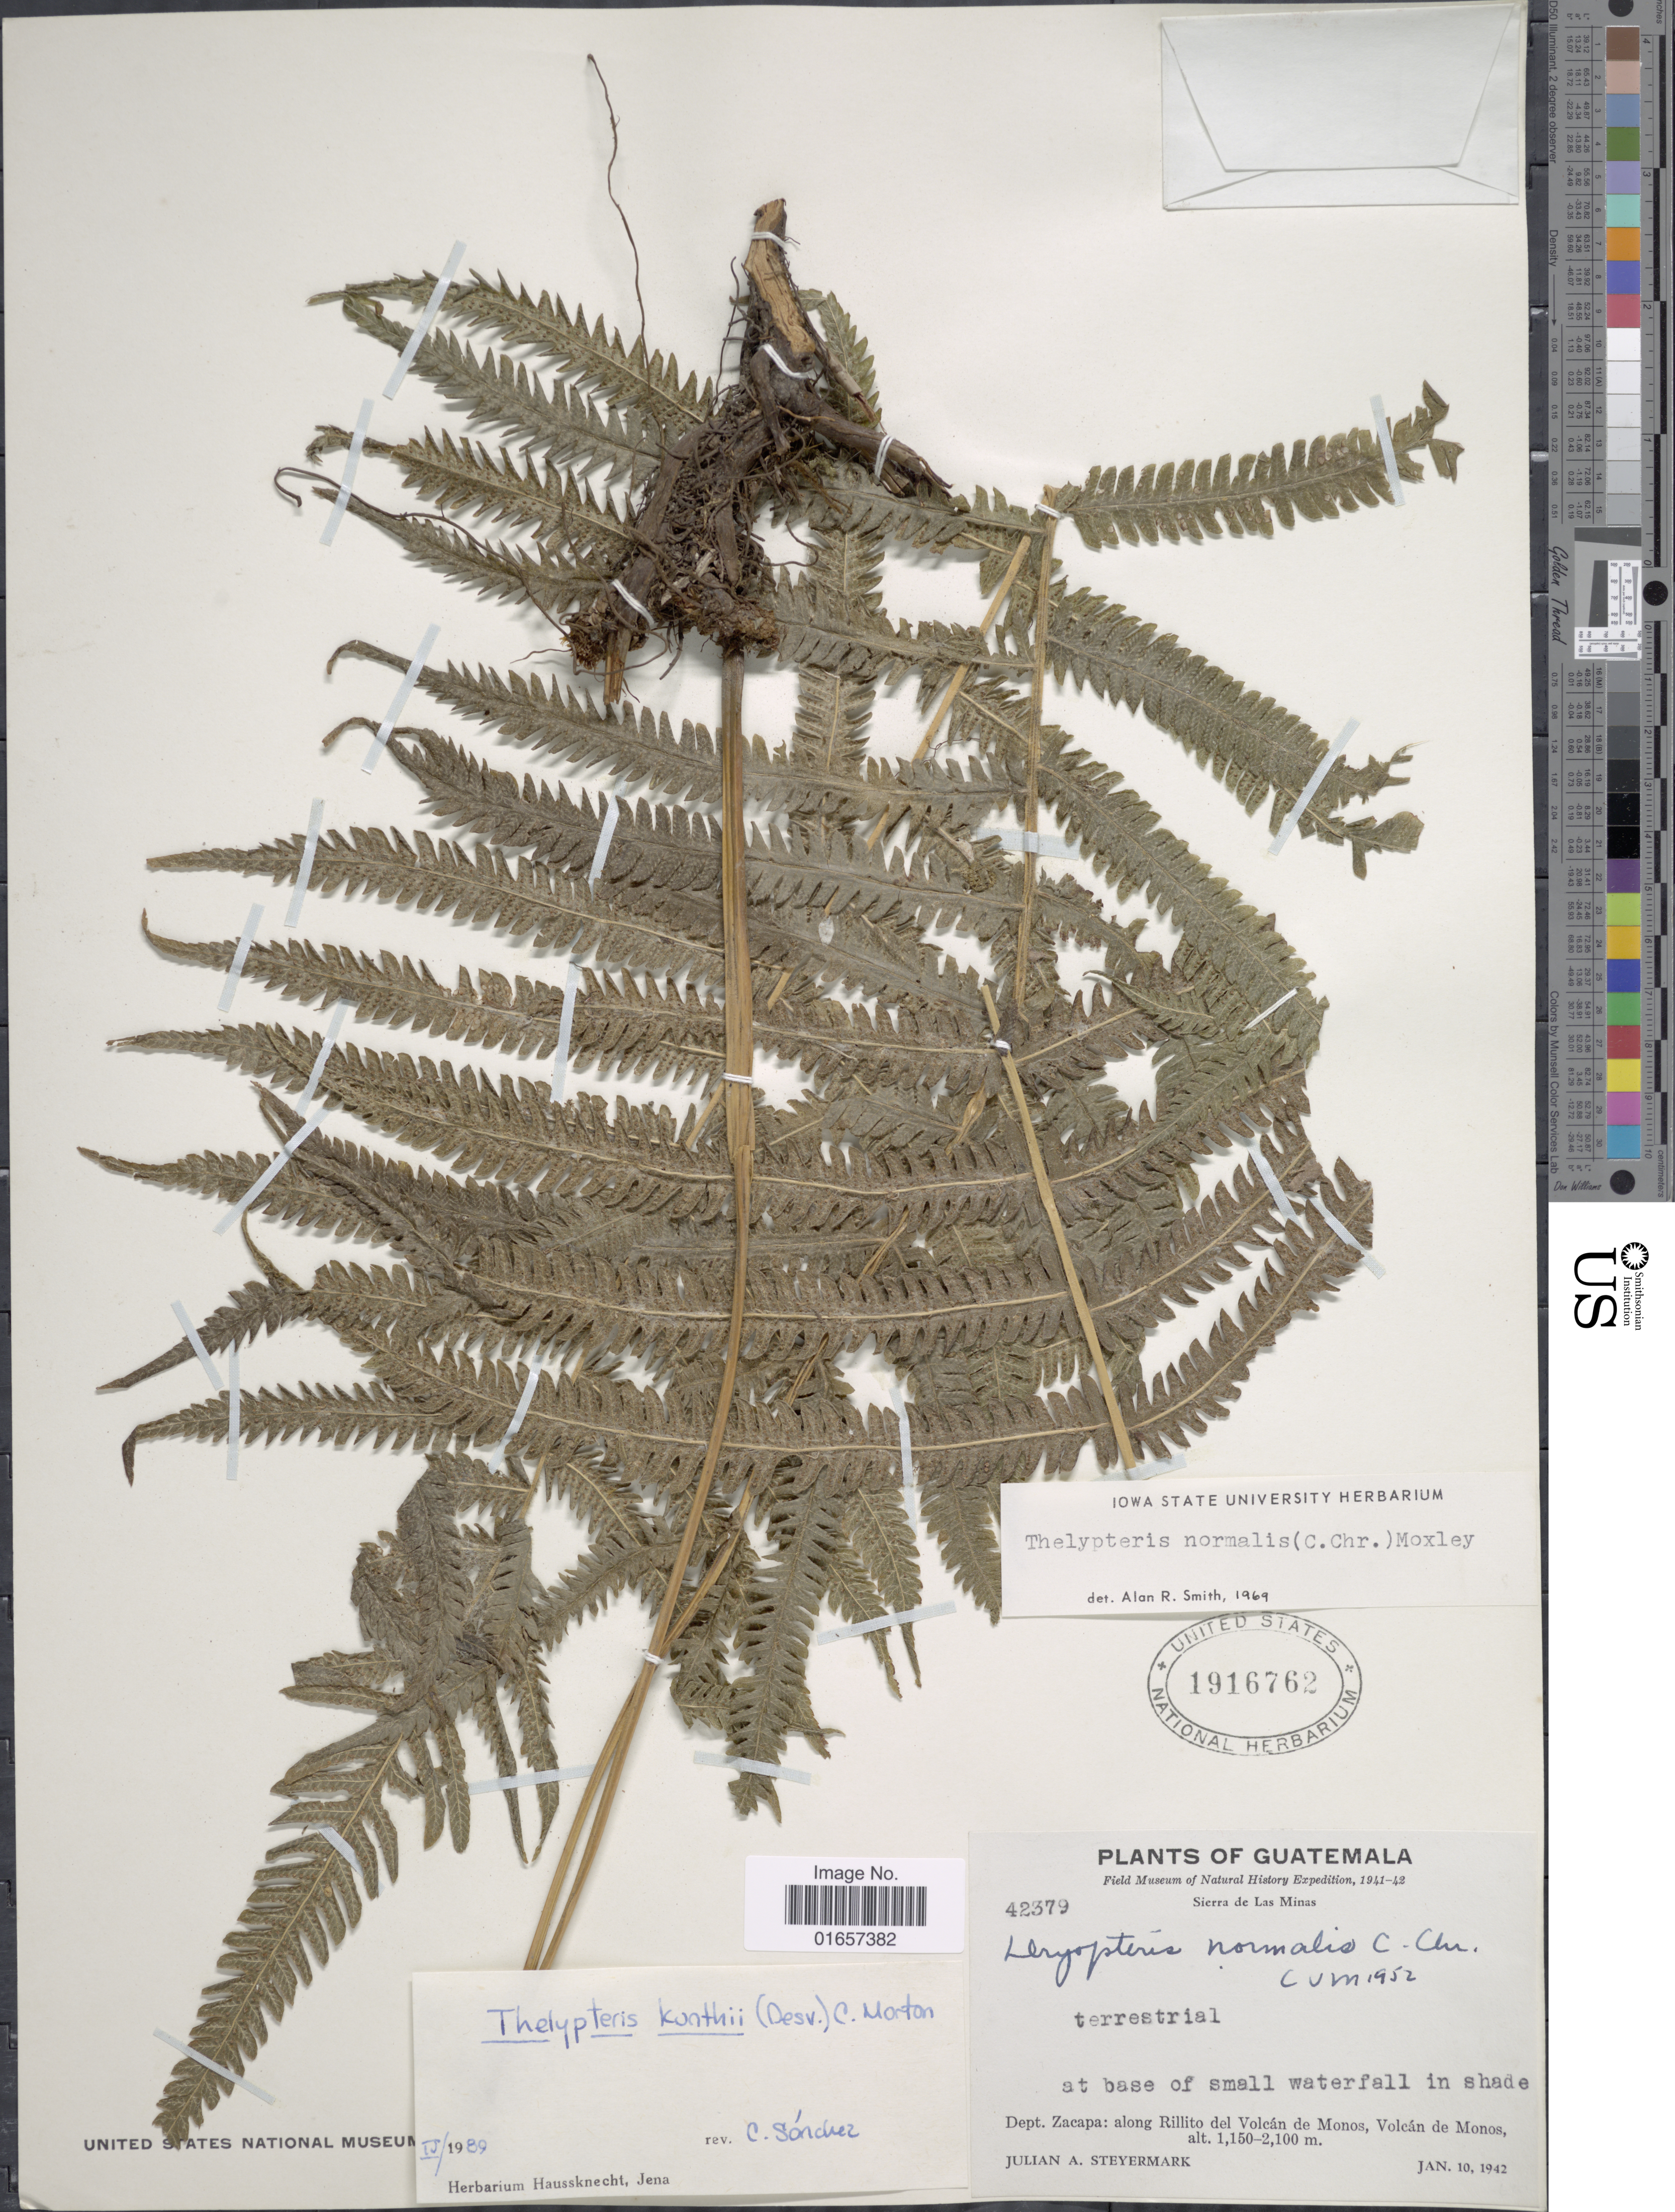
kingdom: Plantae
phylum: Tracheophyta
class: Polypodiopsida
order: Polypodiales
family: Thelypteridaceae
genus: Christella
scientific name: Christella kunthii comb. ined.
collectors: J. Steyermark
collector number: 42379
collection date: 1942-01-10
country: Guatemala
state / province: Zacapa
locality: Guetamala, Sierra de Las Minas, Dept. Zacapa: along Rillito del Volcán de Monos, Volcán de Monos.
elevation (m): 1150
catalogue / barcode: US 1916762